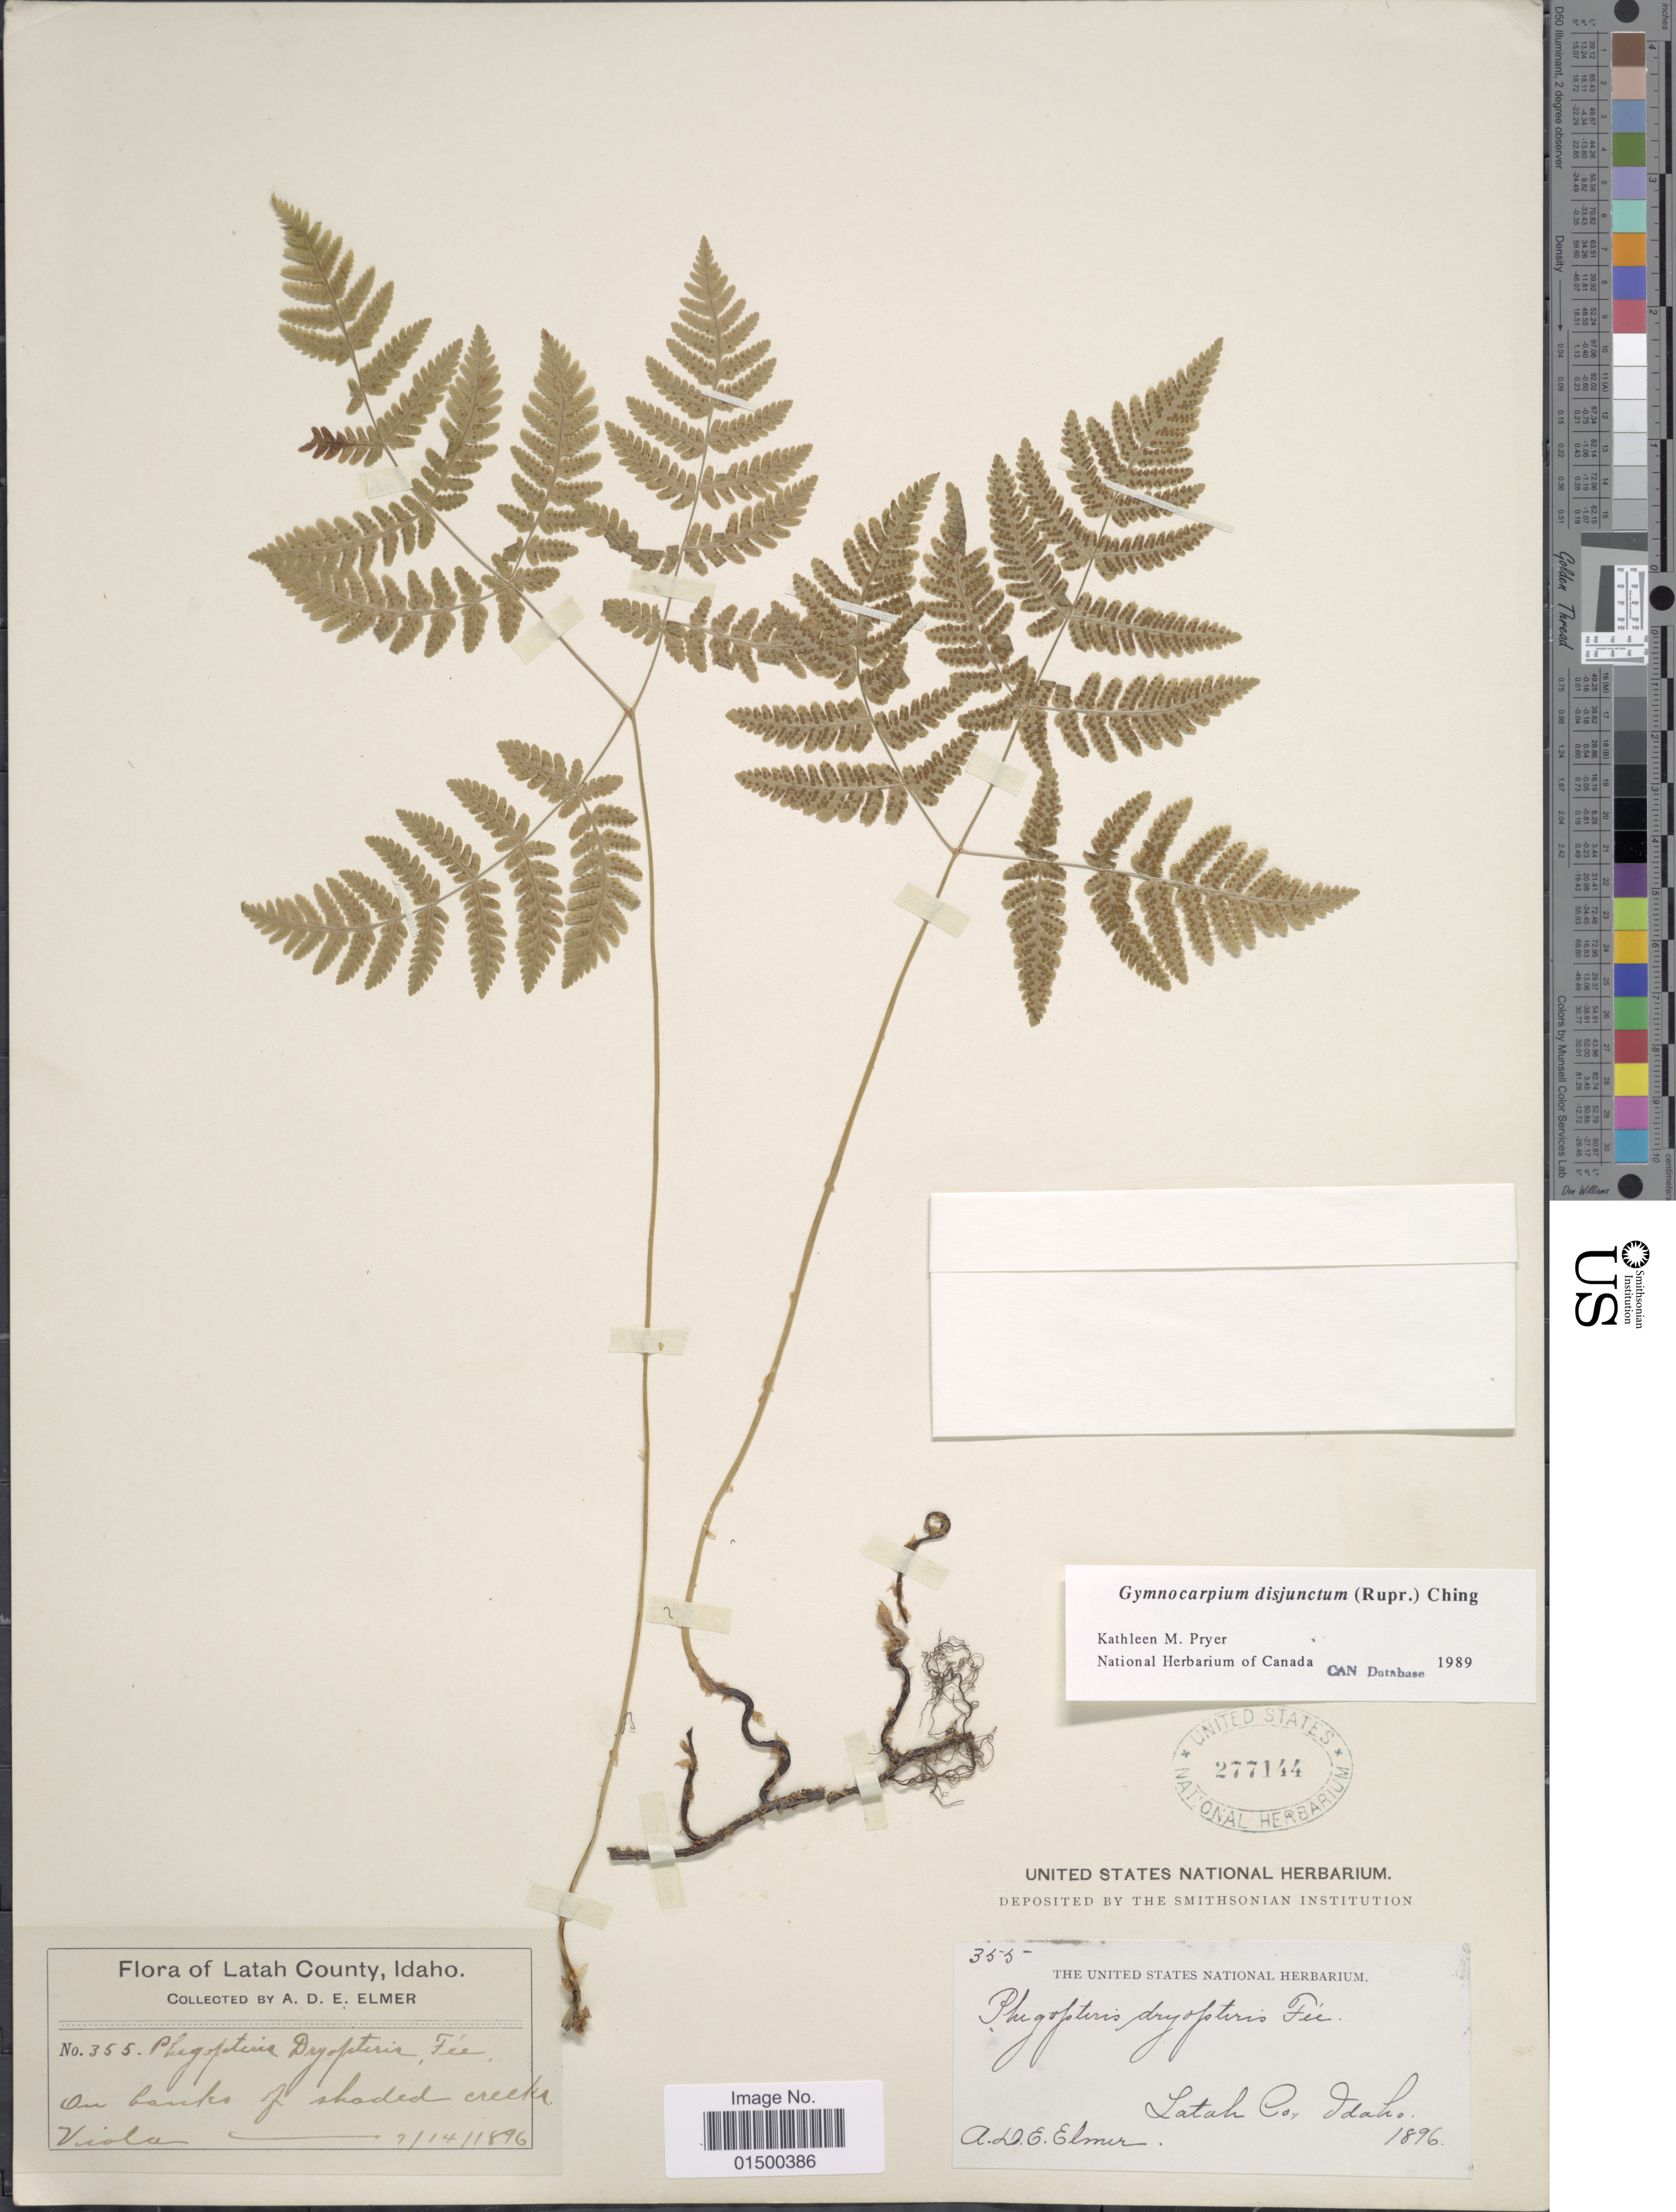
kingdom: Plantae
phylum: Tracheophyta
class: Polypodiopsida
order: Polypodiales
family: Cystopteridaceae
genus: Gymnocarpium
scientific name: Gymnocarpium disjunctum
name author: (Rupr.) Ching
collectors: A. D. E. Elmer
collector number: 355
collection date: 1896-07-14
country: United States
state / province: Idaho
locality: Latah County, Idaho.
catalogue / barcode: US 277144